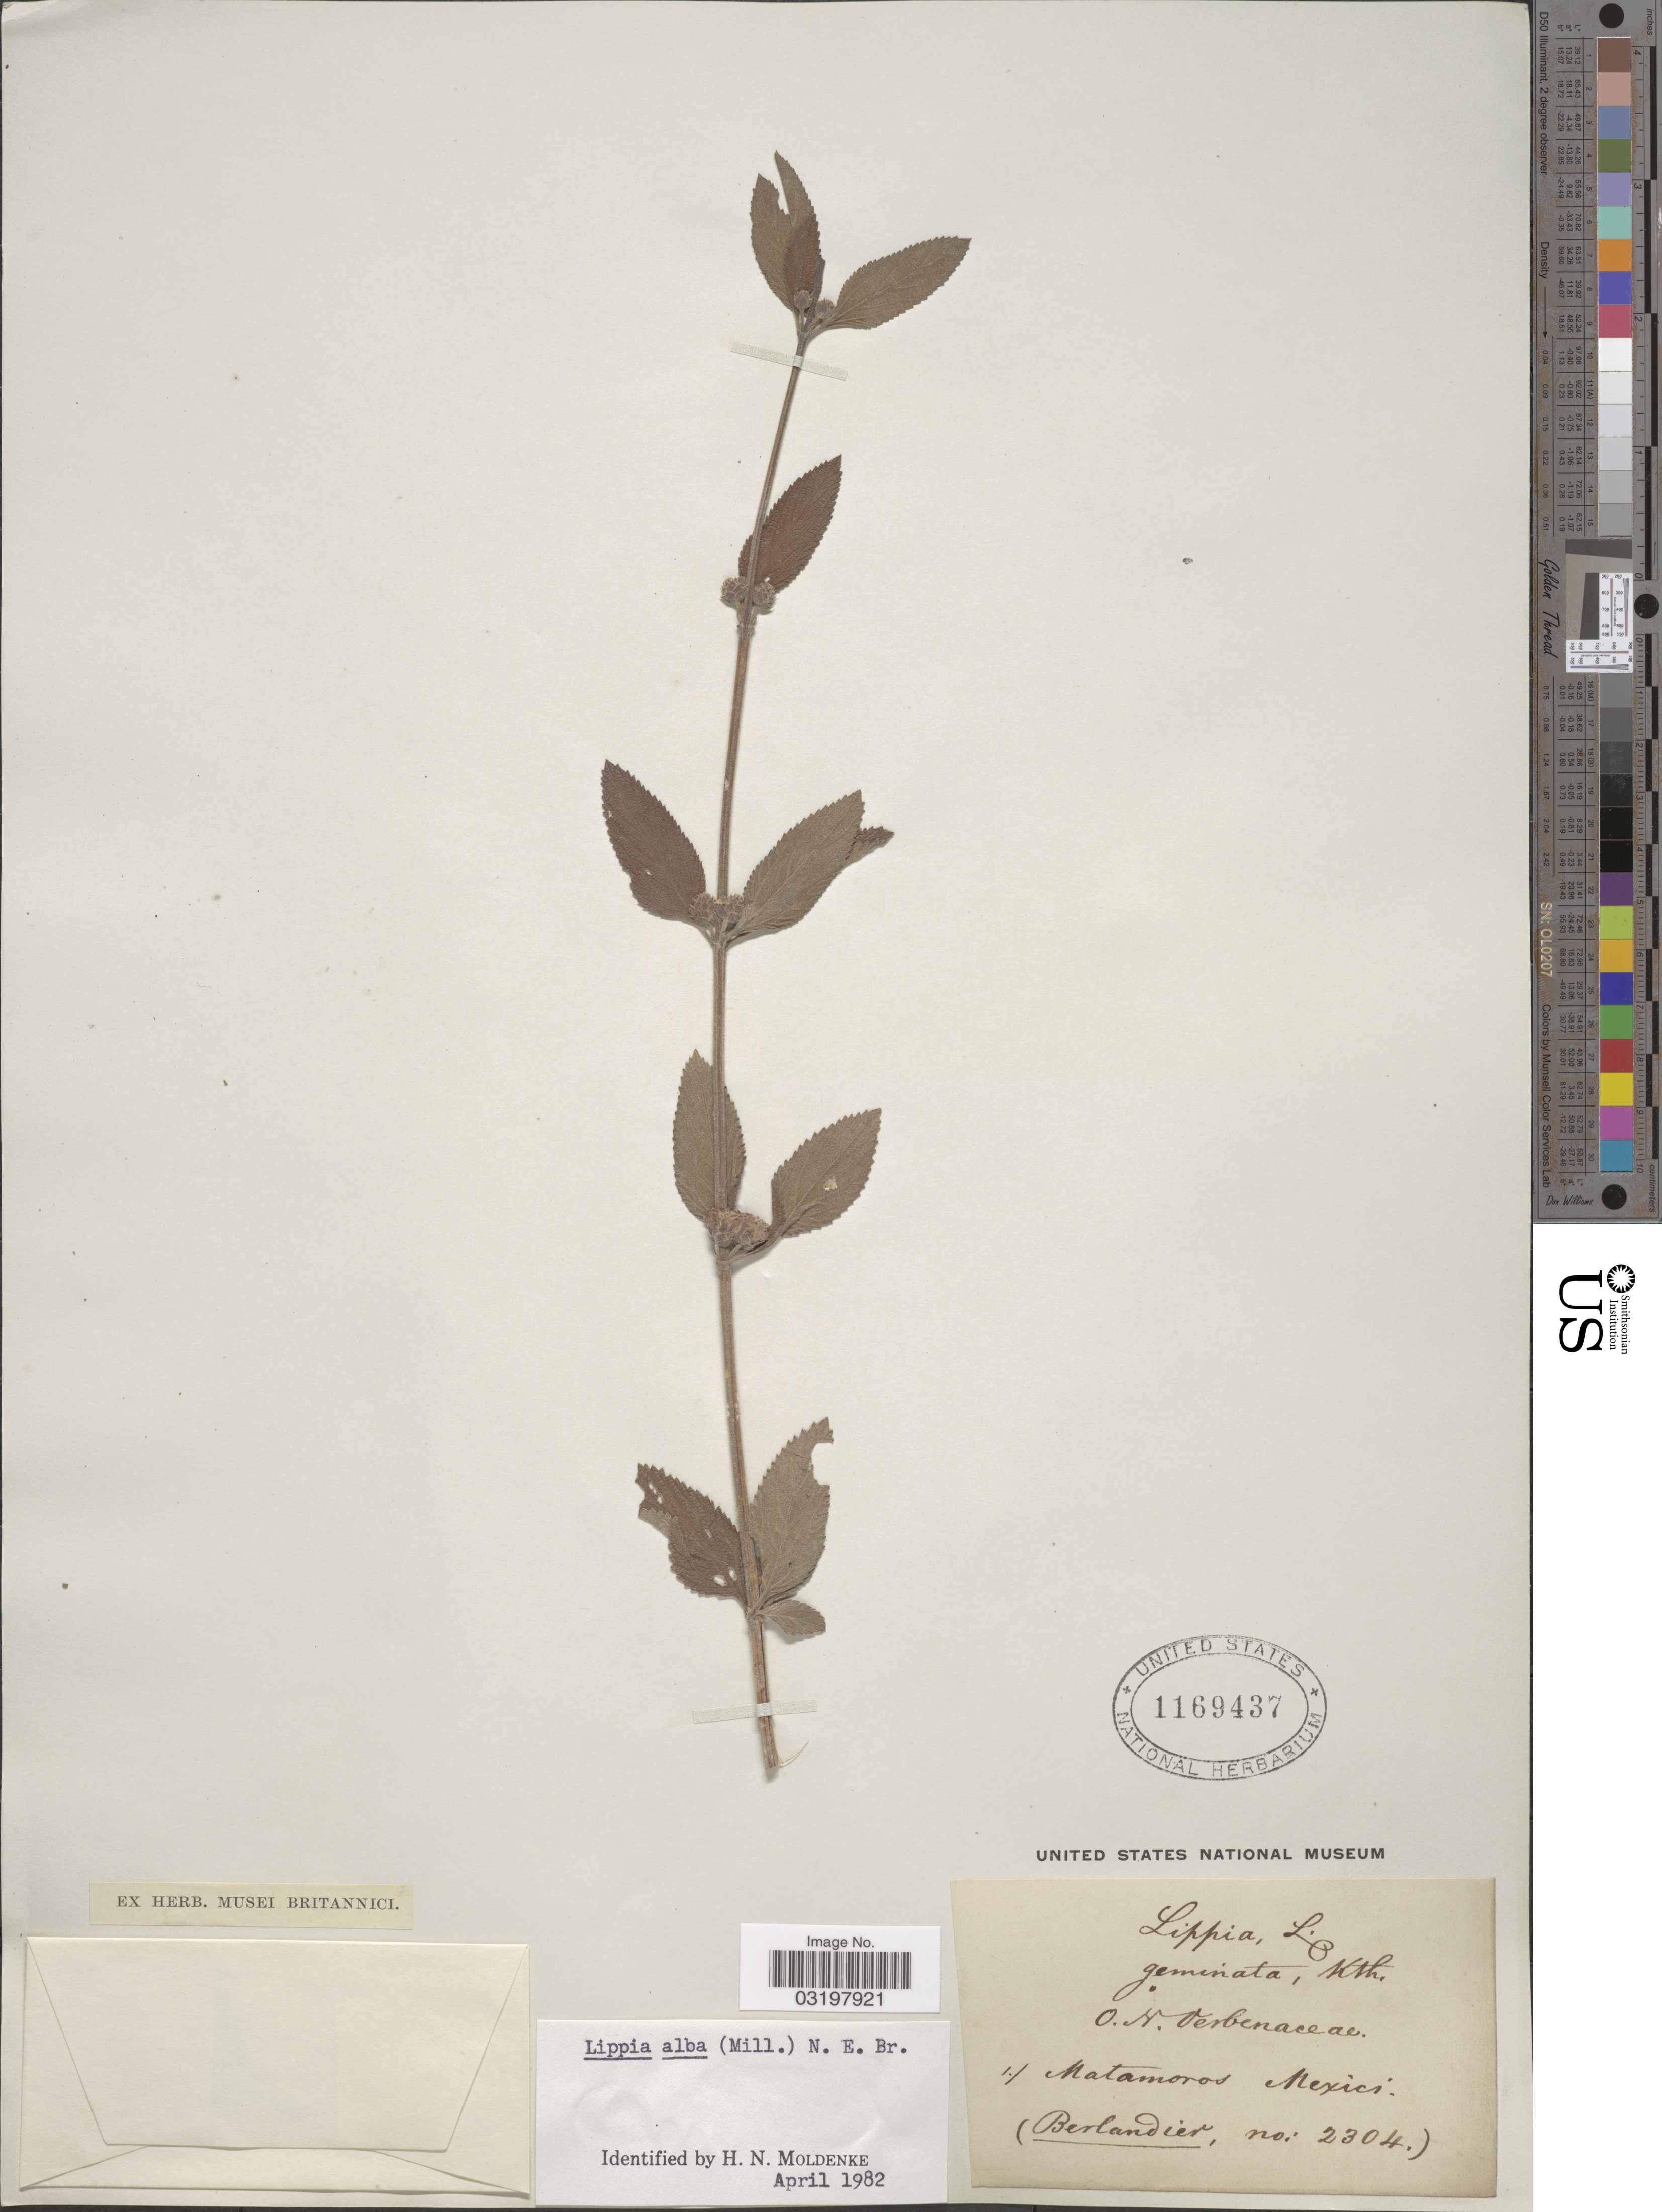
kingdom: Plantae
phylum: Tracheophyta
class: Magnoliopsida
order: Lamiales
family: Verbenaceae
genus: Lippia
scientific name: Lippia alba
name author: (Mill.) N.E. Br. ex Britton & P. Wilson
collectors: J. L. Berlandier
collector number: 2304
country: Mexico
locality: Matamoras, Mexici.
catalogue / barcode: US 1169437